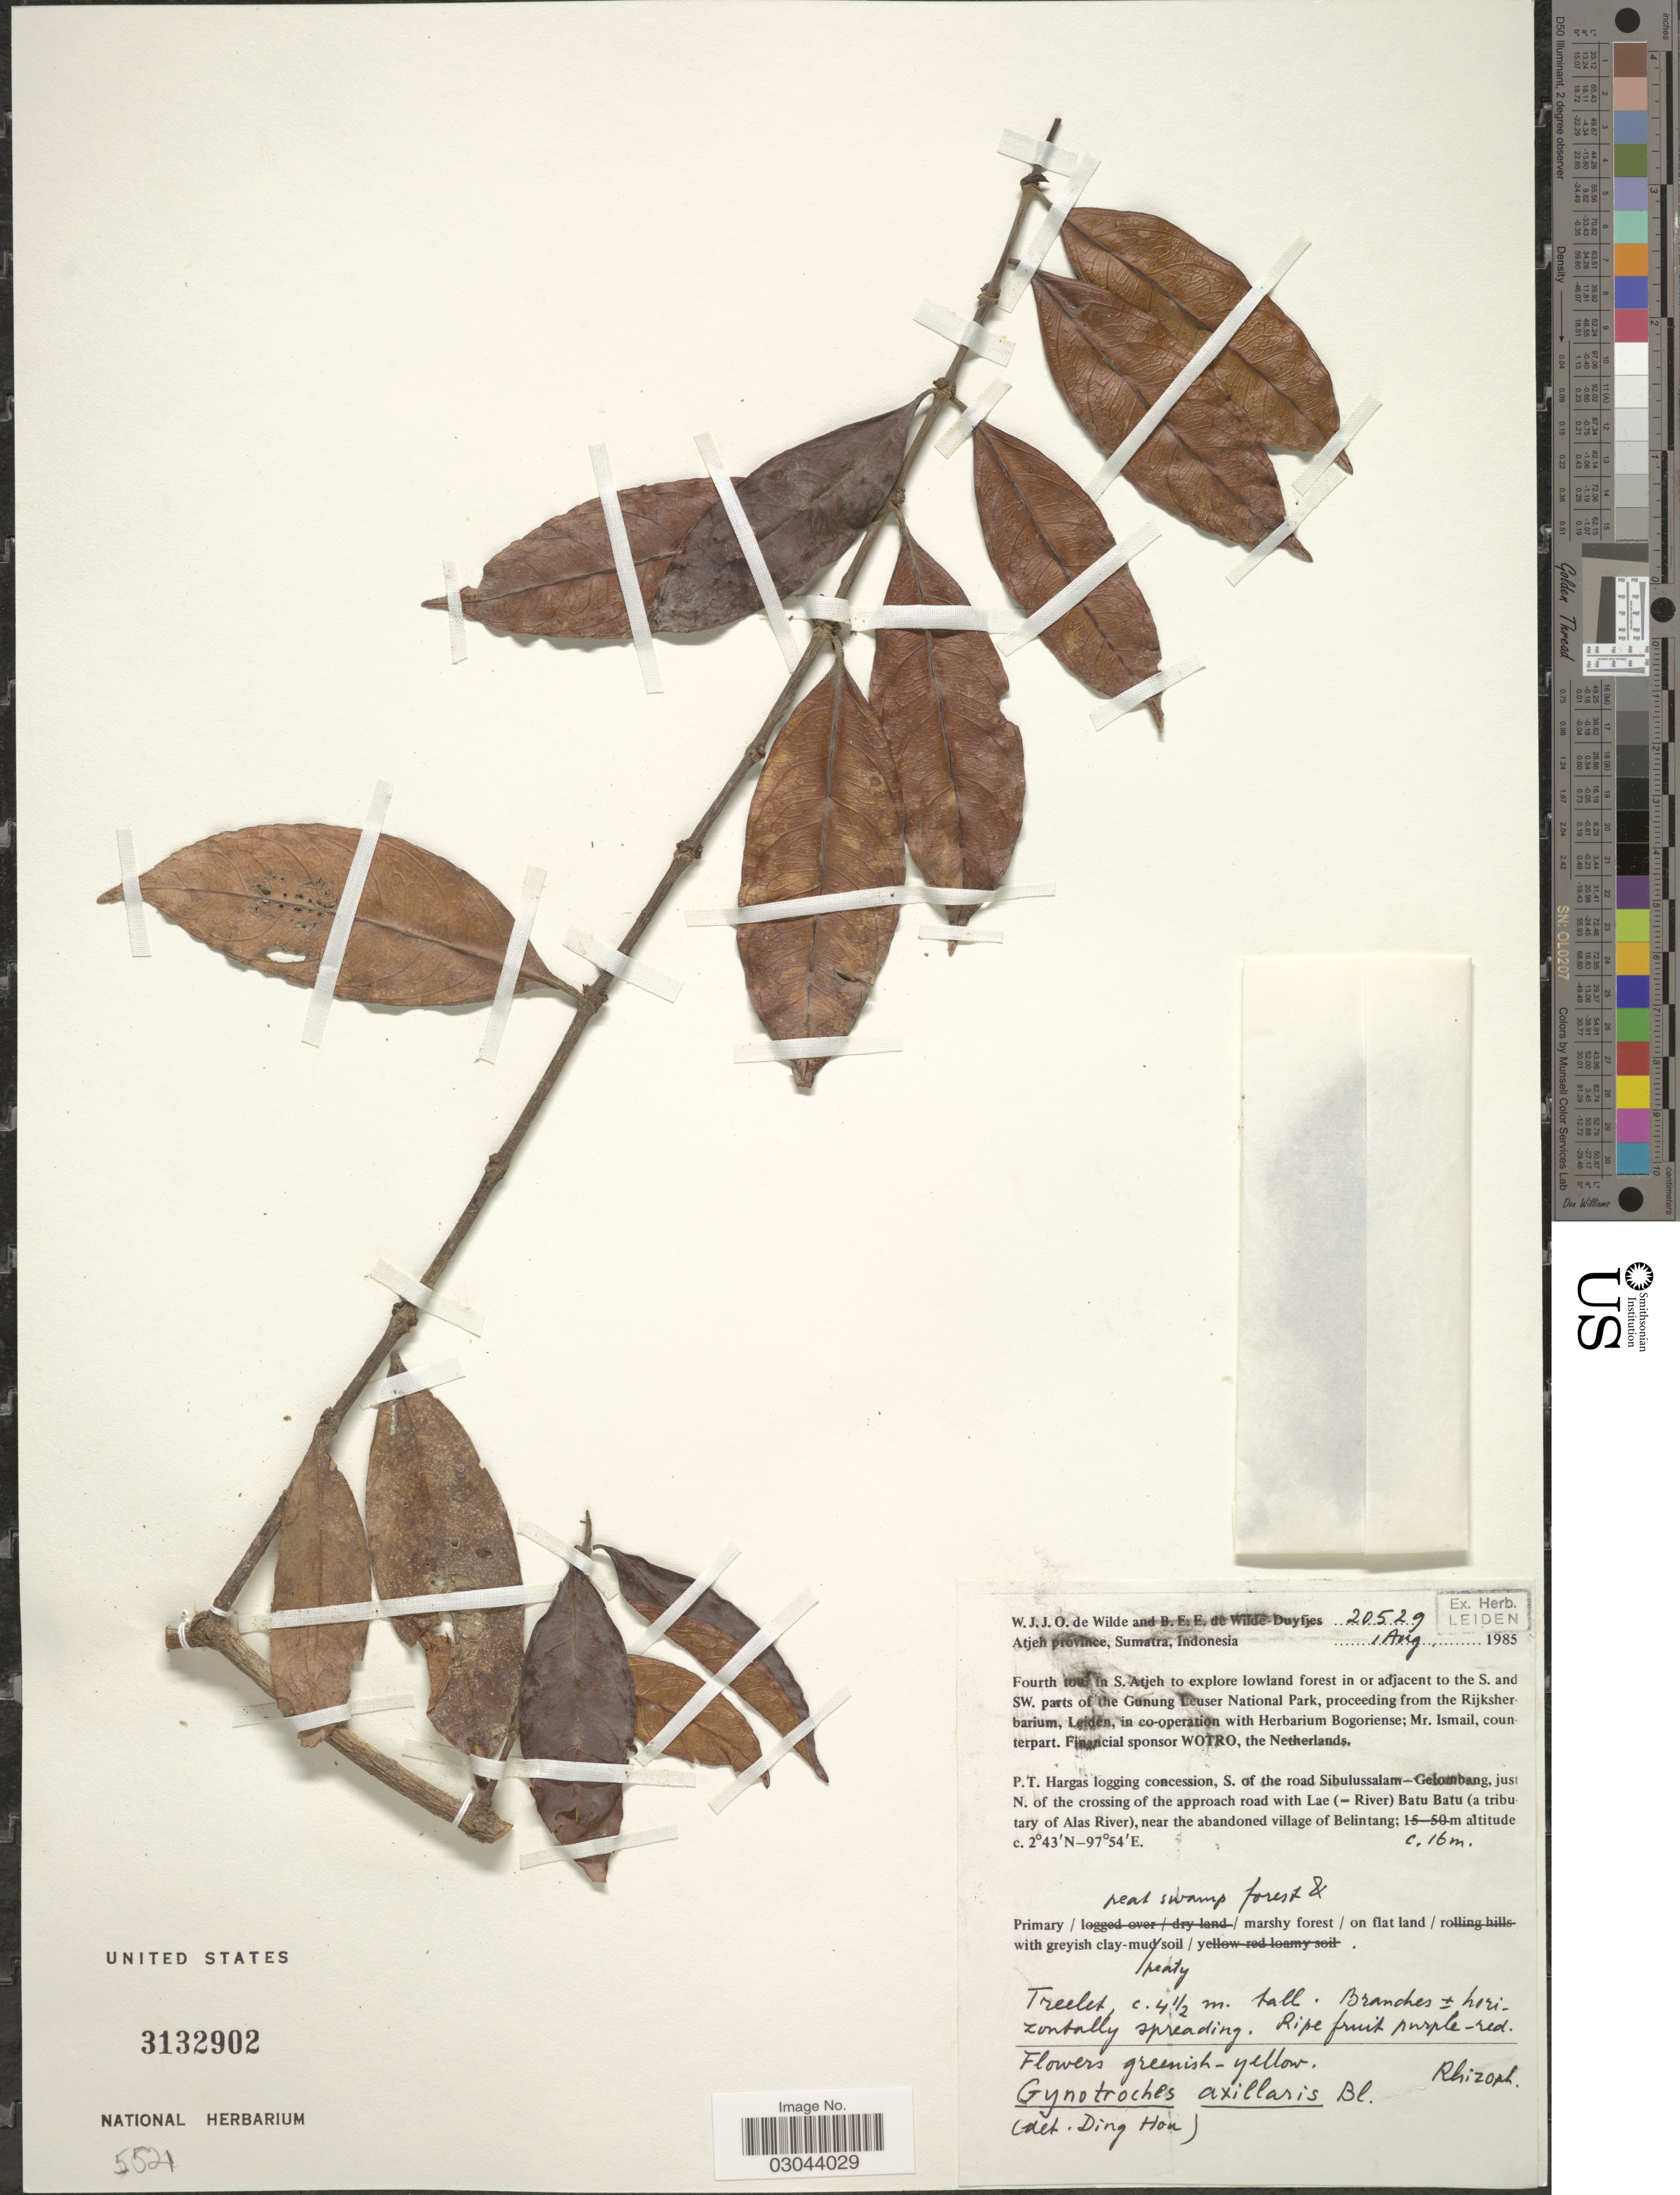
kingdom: Plantae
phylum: Tracheophyta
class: Magnoliopsida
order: Malpighiales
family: Rhizophoraceae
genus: Gynotroches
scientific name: Gynotroches axillaris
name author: Blume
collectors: W. J. de Wilde & B. E. de Wilde-Duyfjes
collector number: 20529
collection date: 1985-08-01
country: Indonesia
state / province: Sumatra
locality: Atjeh province. Fourth tour in S. Atjeh to explore lowland forest in or adjacent to the S. and SW. parts of the Gunung Leuser National Park. P.T. Hargas logging concession, S. of the road Sibulussalam-Gelombang, just N. of the crossing of the approach road with Lae (-River) Batu Batu (a tributary of Alas River), near the abandoned village of Belintang.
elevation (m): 16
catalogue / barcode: US 3132902